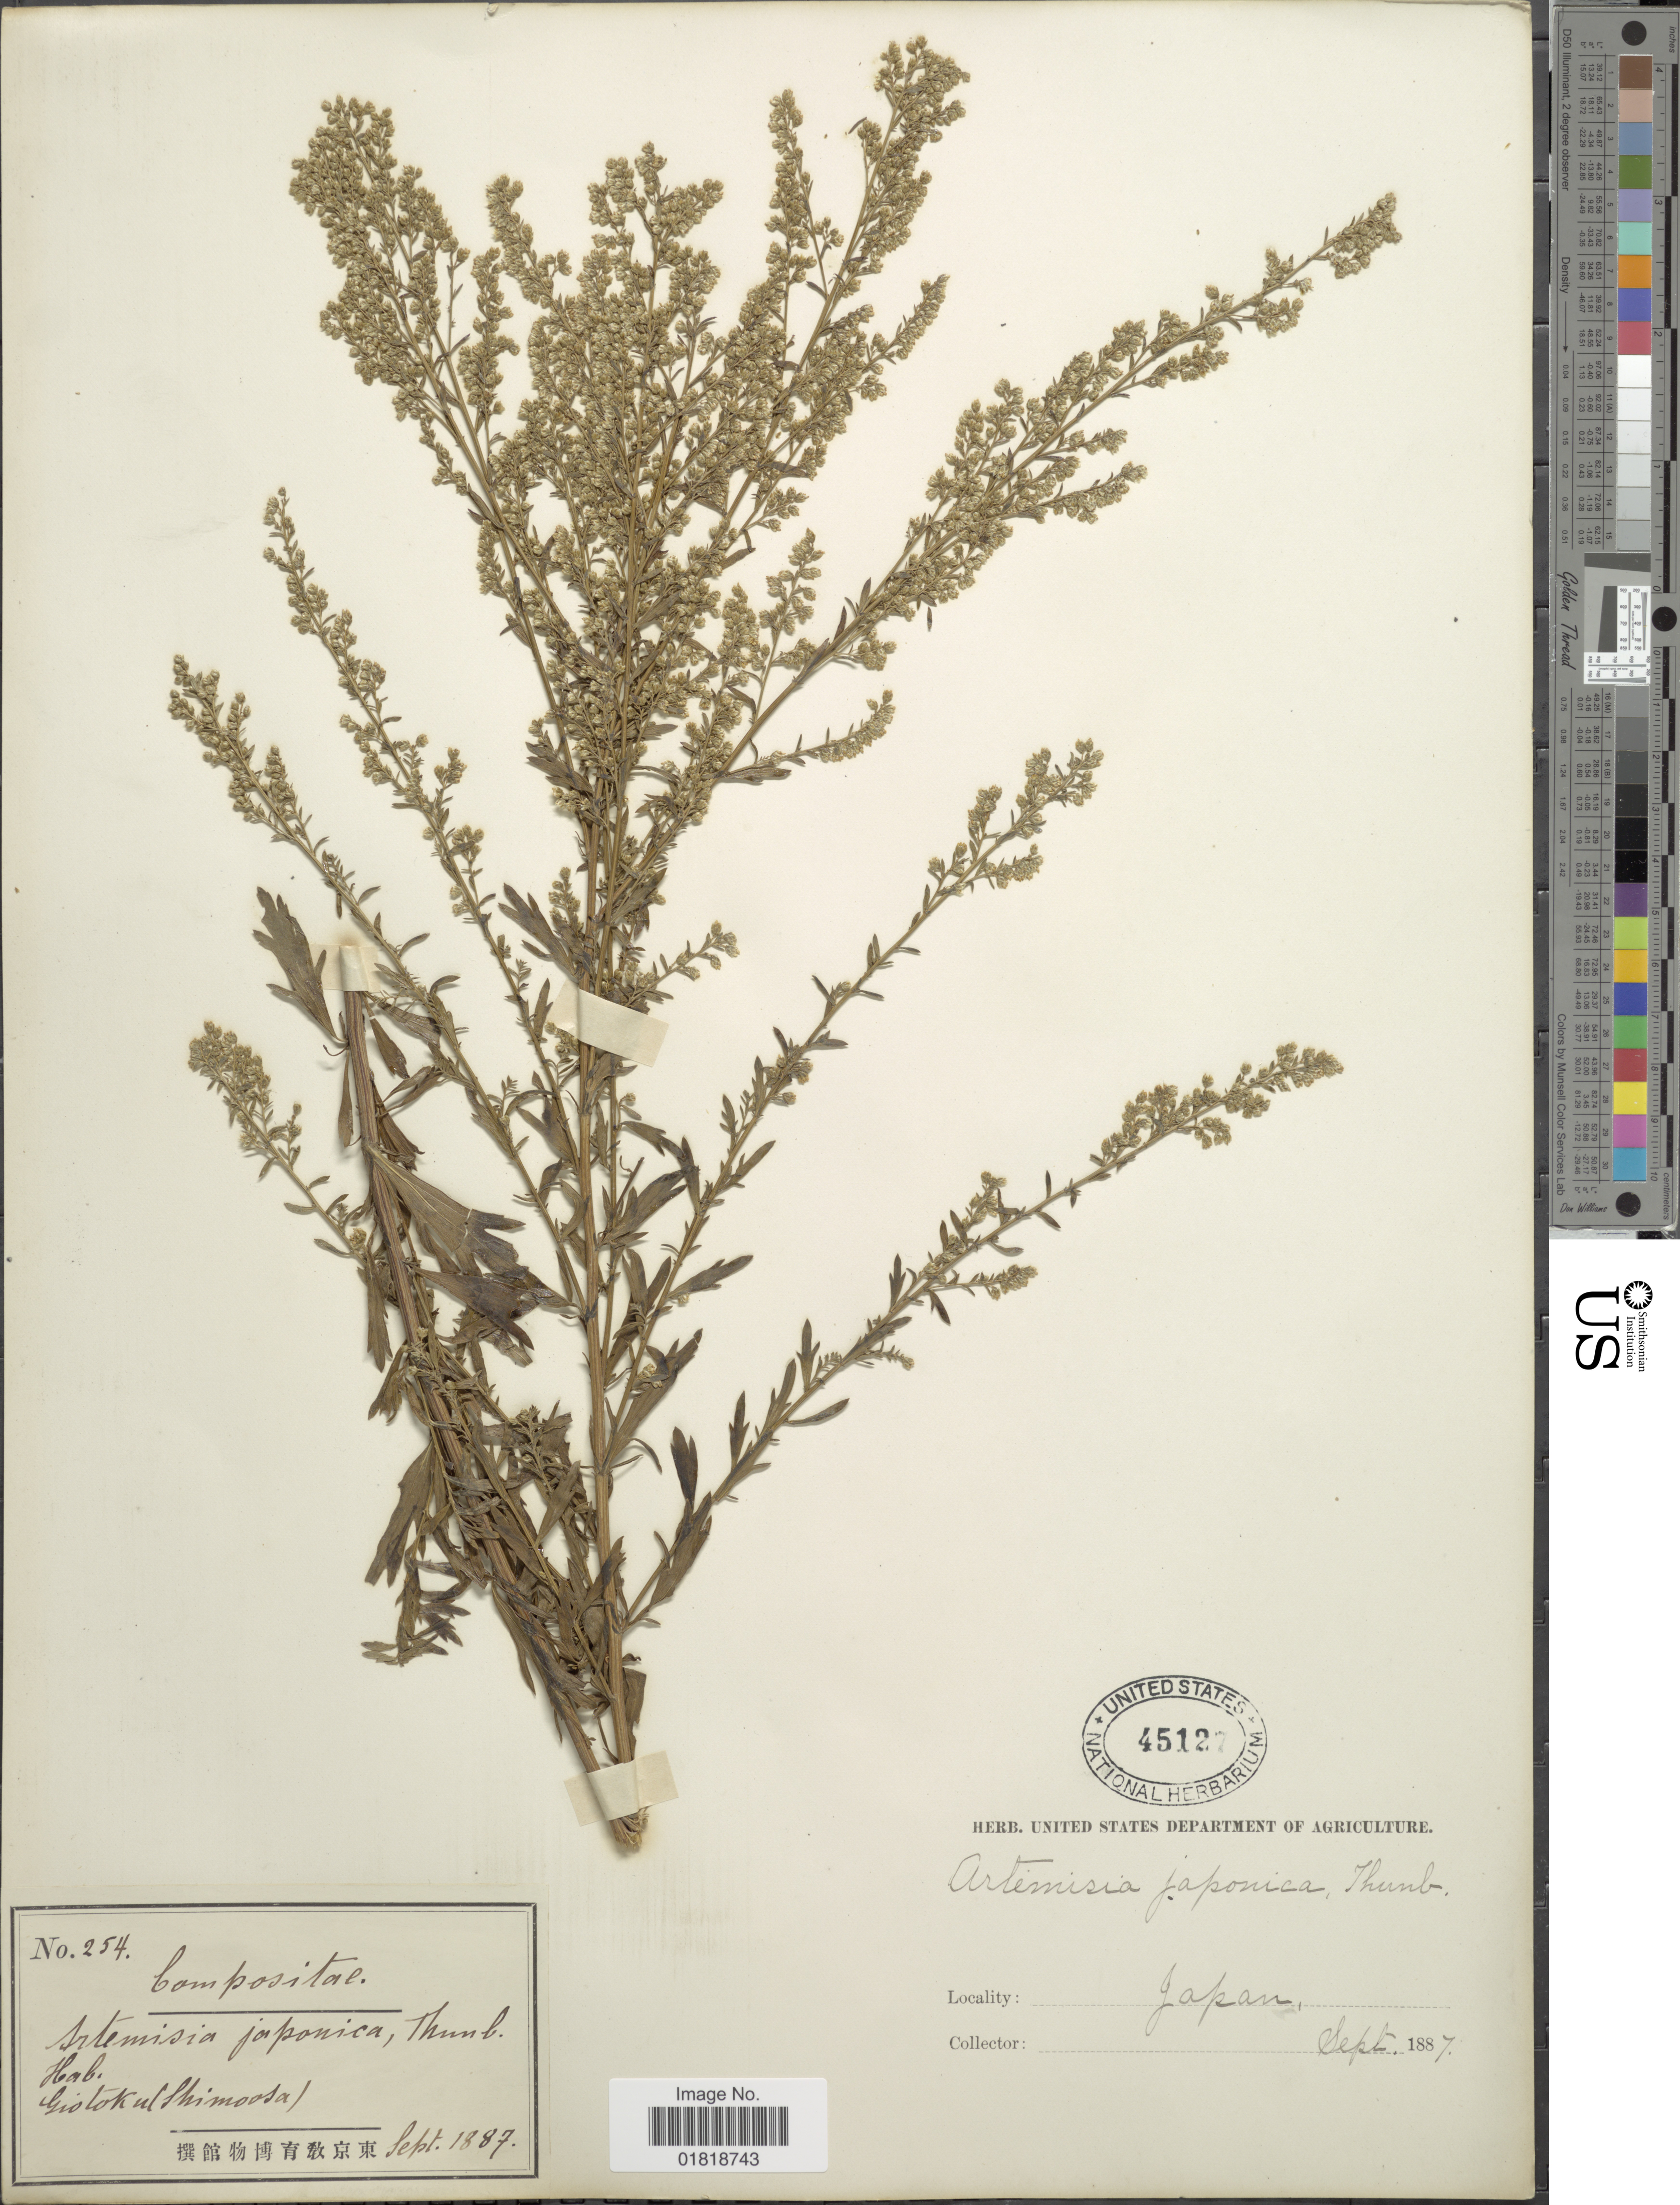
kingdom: Plantae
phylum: Tracheophyta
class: Magnoliopsida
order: Asterales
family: Asteraceae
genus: Artemisia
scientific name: Artemisia japonica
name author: Thunb.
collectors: ex herb. U. S. Department of Agriculture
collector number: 254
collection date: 1887-09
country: Japan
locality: Giotoku (Shimoosa)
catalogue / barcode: US 45127